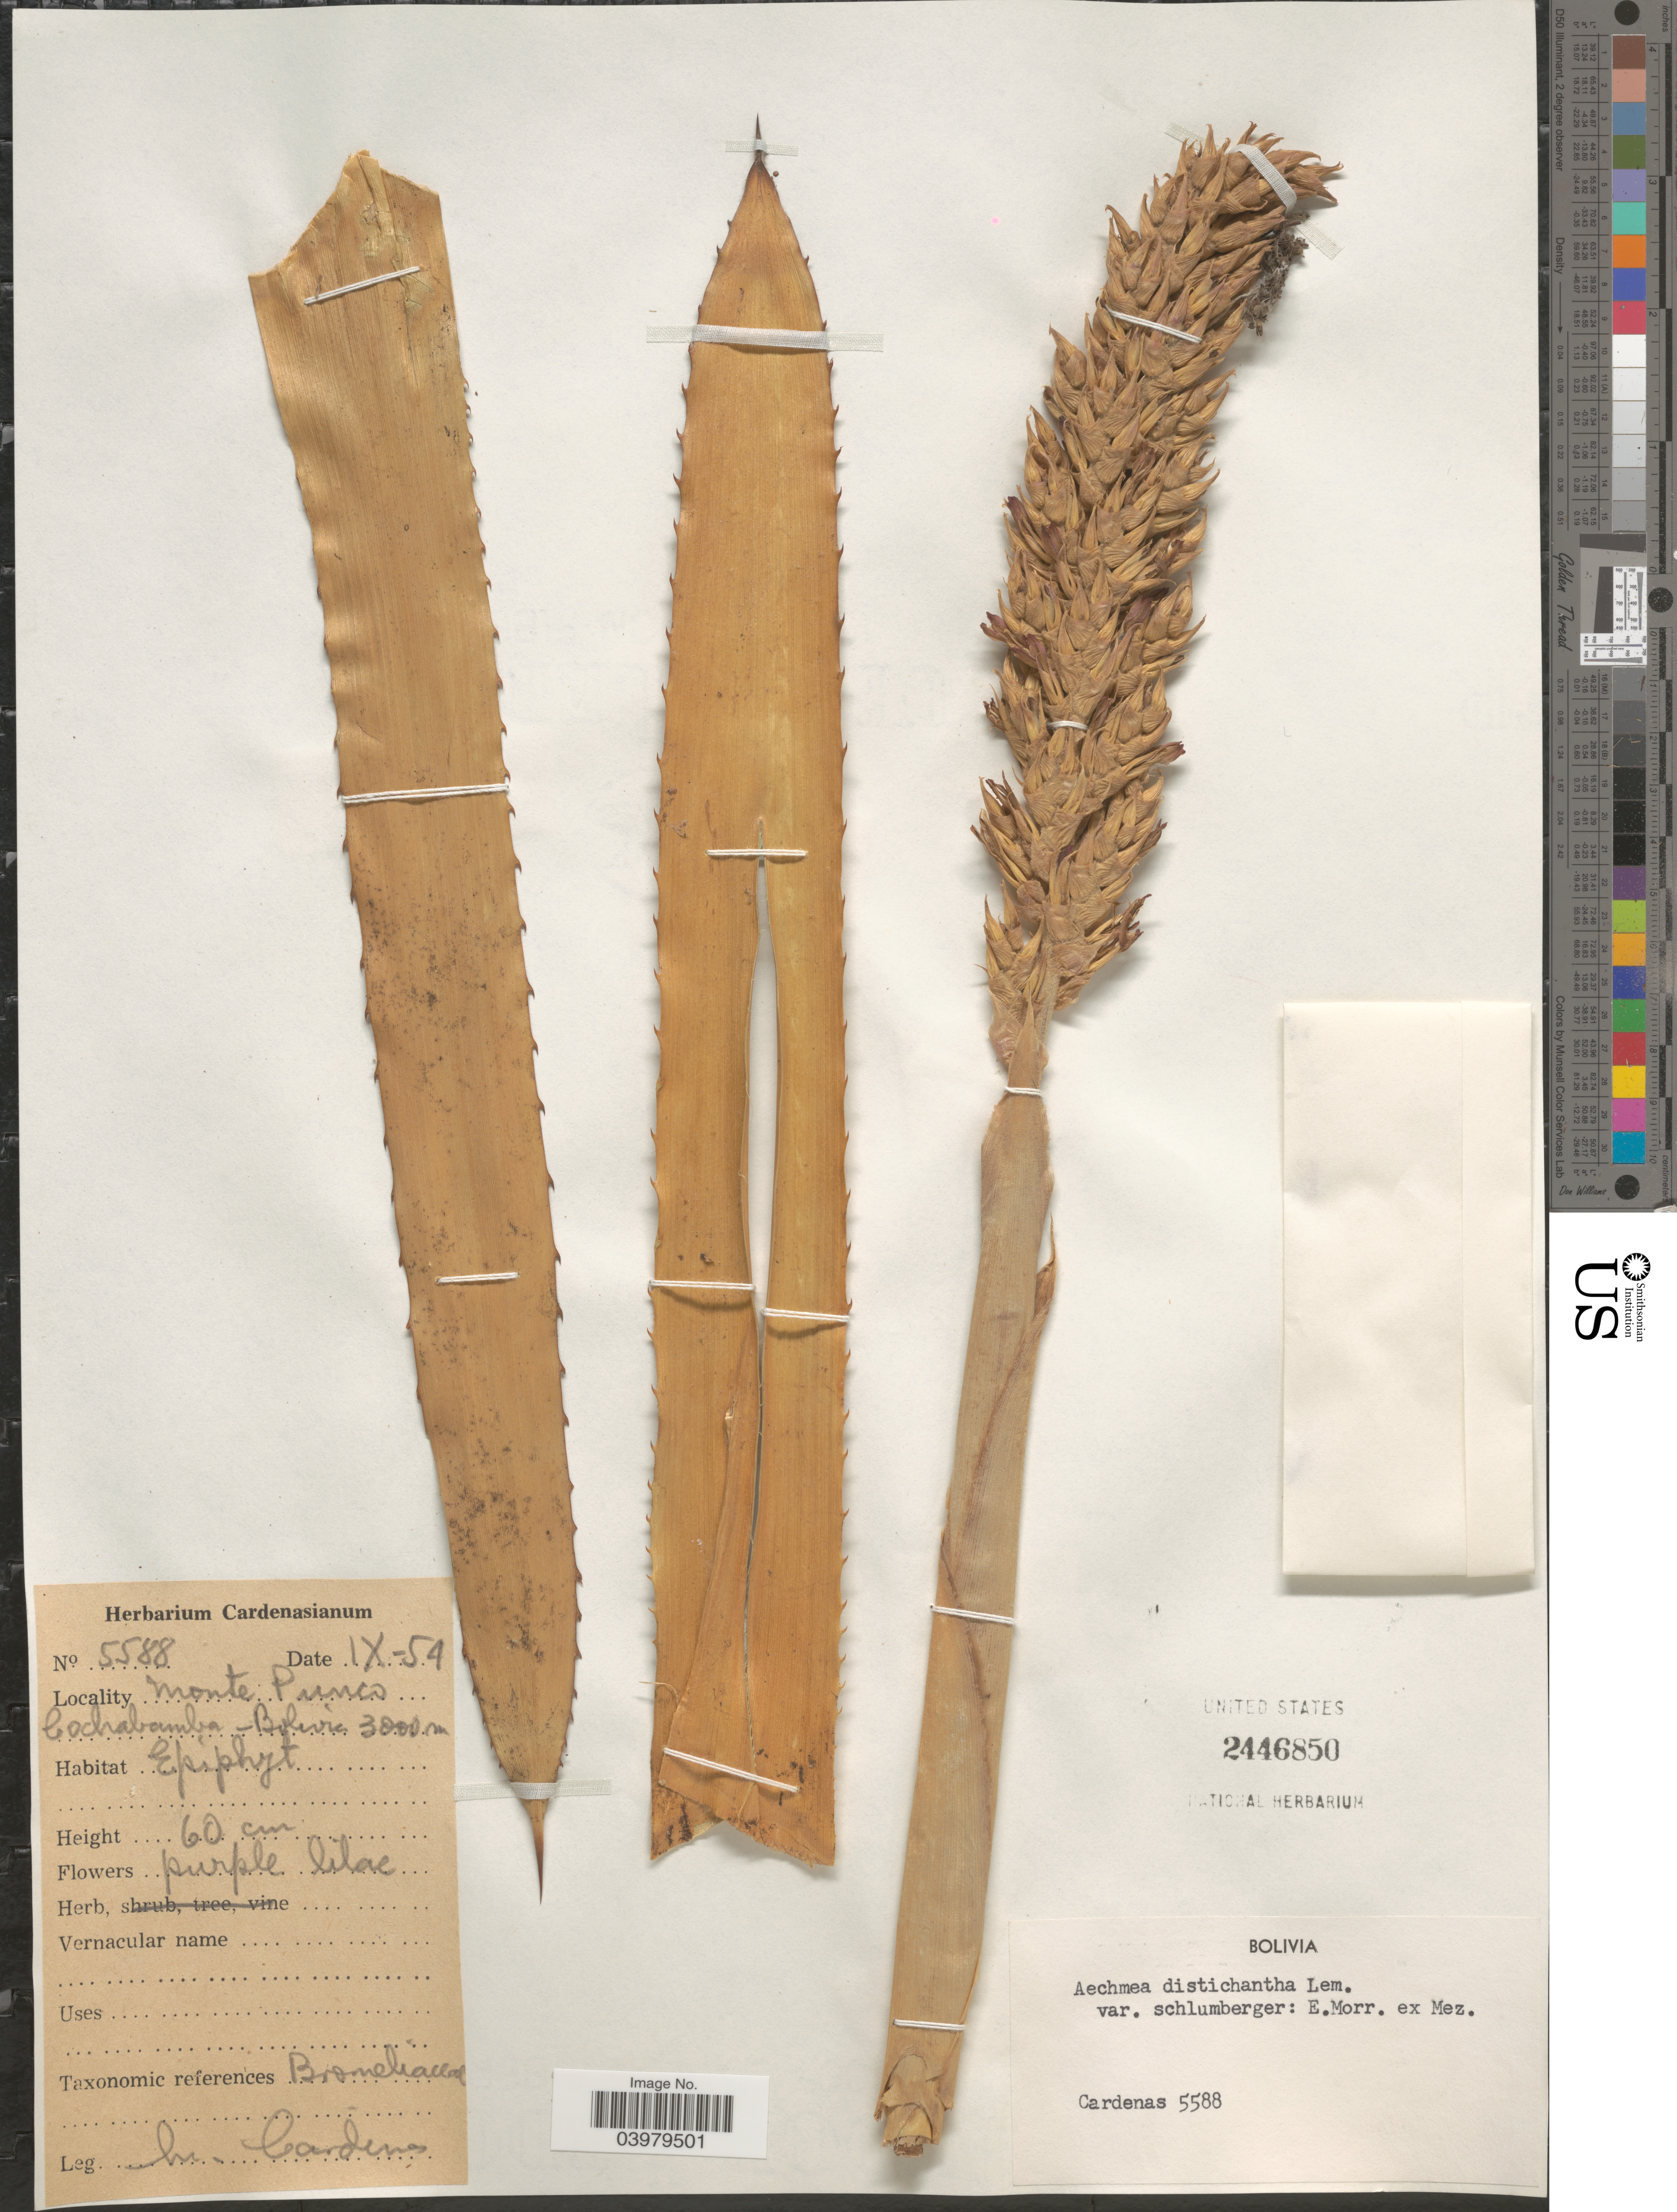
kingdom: Plantae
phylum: Tracheophyta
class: Liliopsida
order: Poales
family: Bromeliaceae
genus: Aechmea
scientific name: Aechmea distichantha var. schlumbergeri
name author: É. Morren ex Mez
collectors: M. Cárdenas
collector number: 5588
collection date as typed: Transcribed d/m/y: /9/54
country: Bolivia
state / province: Cochabamba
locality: Monte Punco.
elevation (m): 3000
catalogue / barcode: US 2446850